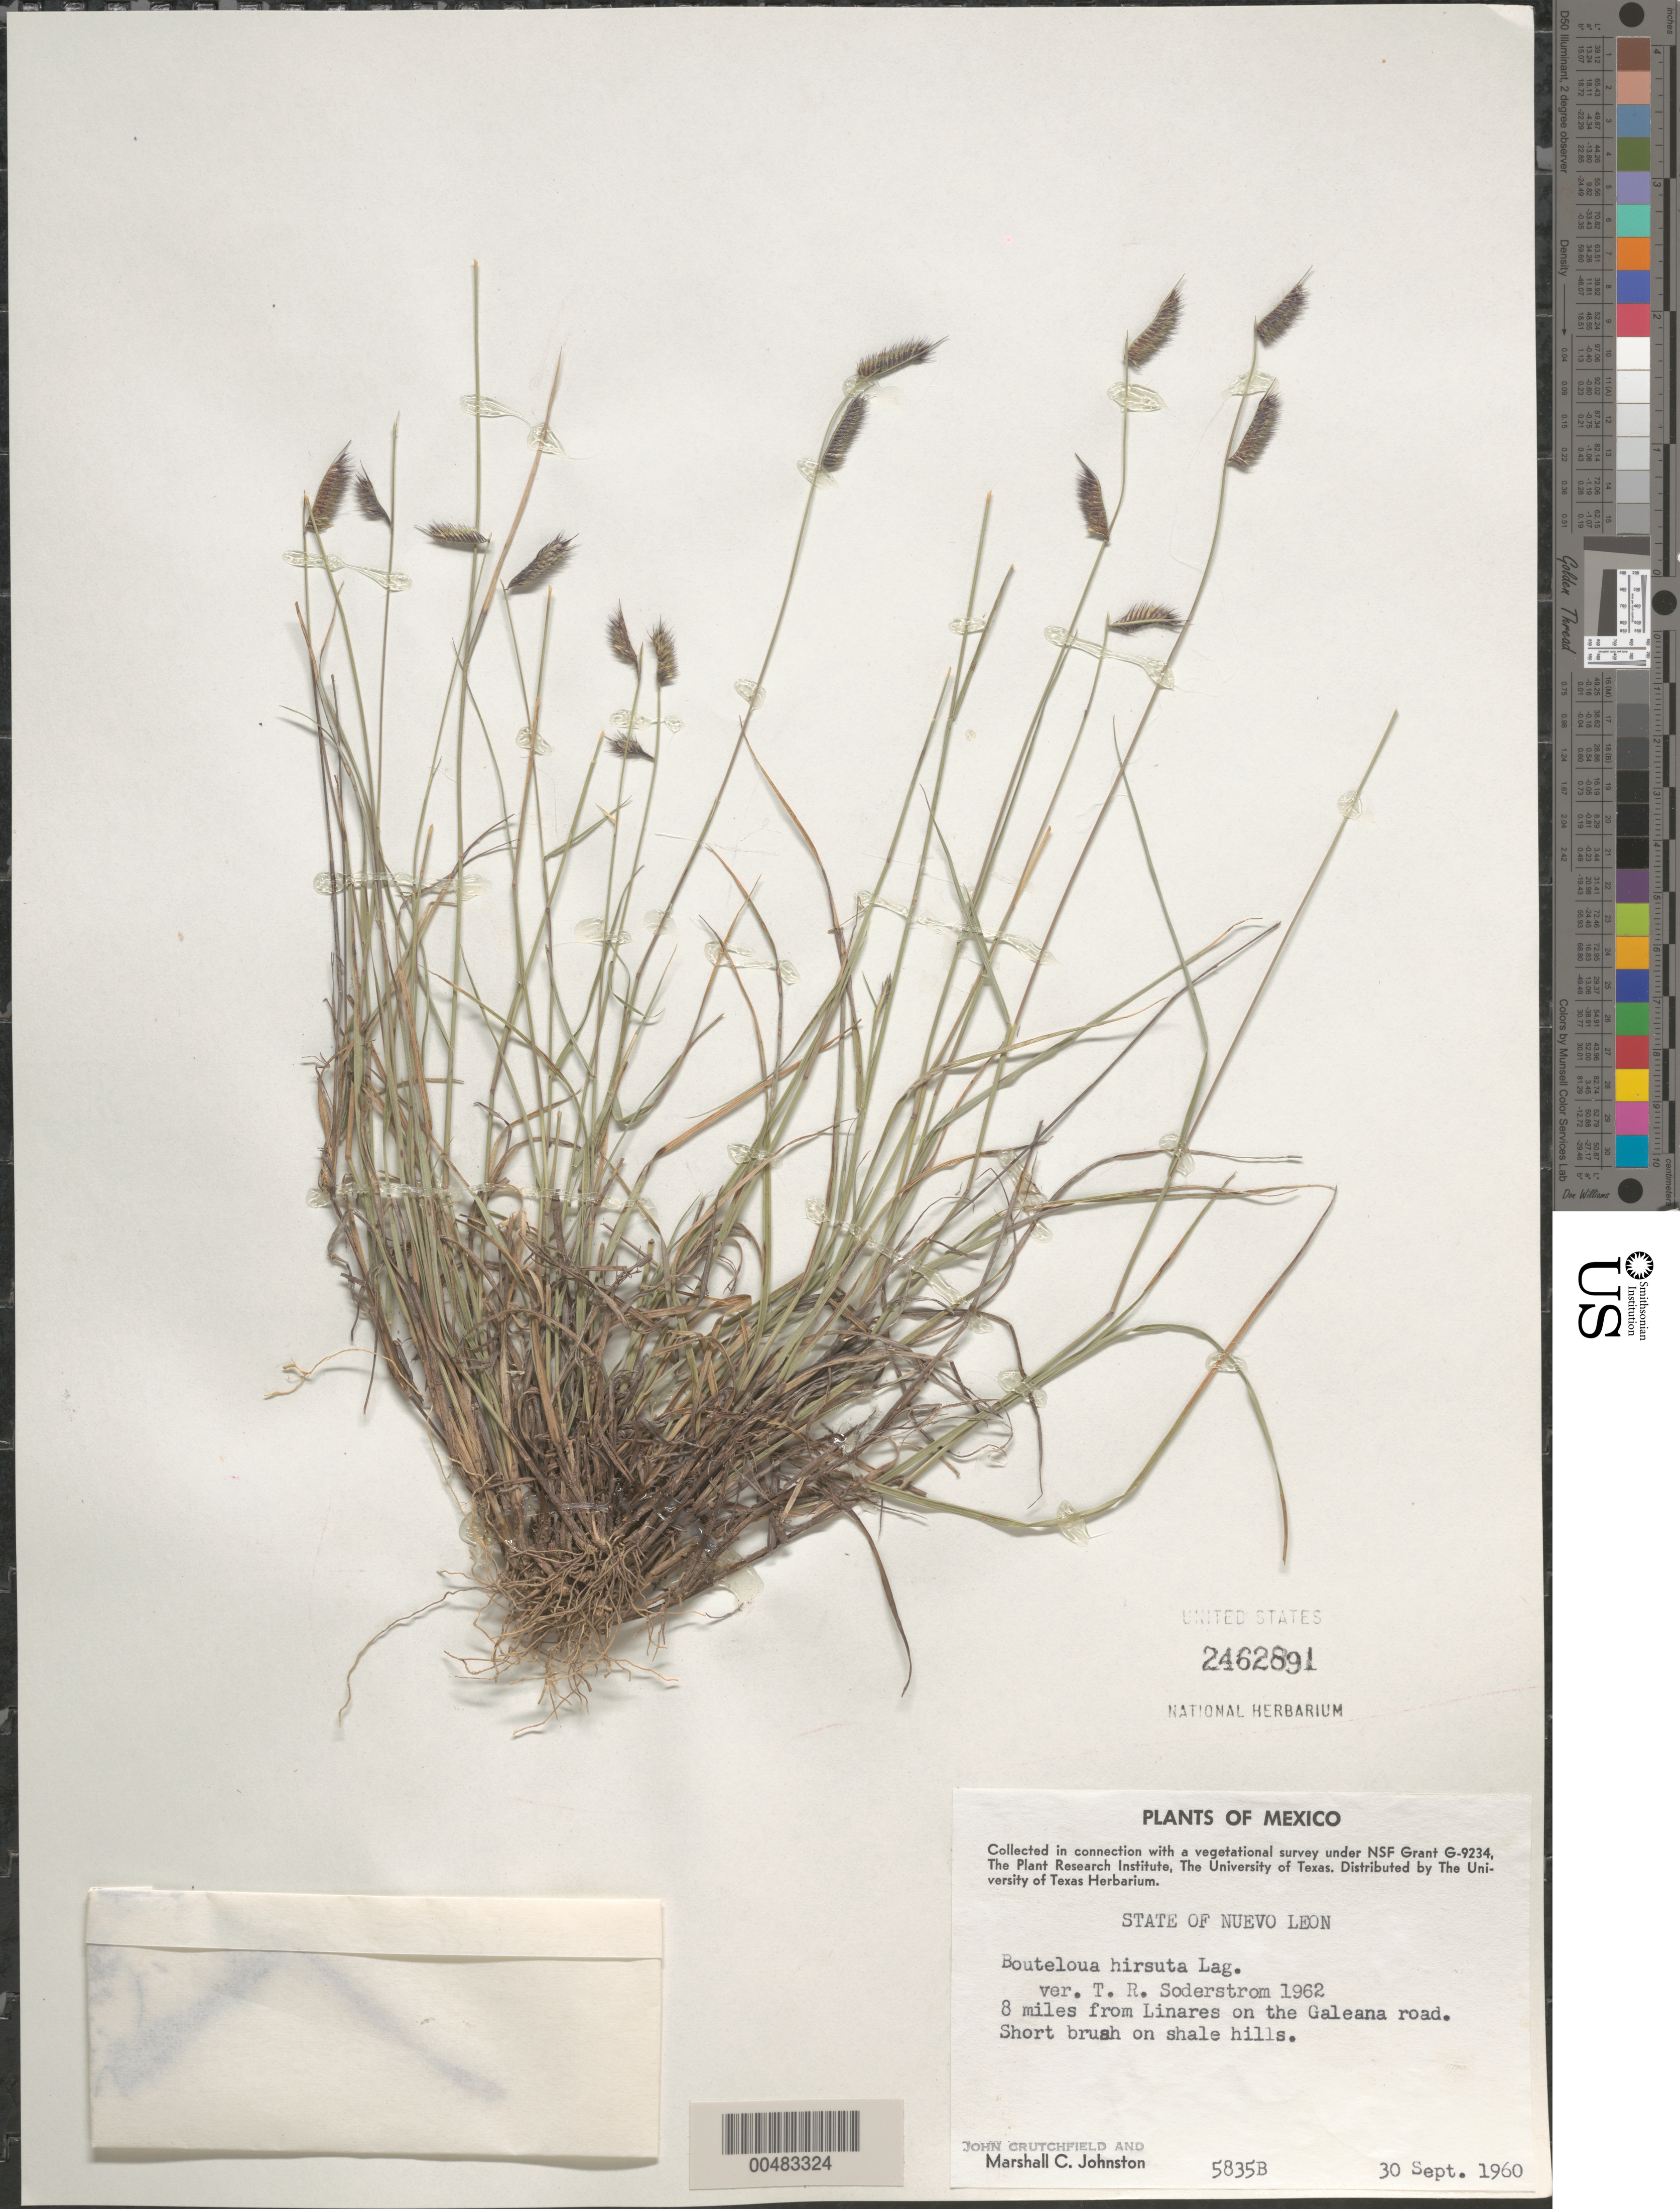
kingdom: Plantae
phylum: Tracheophyta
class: Liliopsida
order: Poales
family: Poaceae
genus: Bouteloua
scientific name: Bouteloua hirsuta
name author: Lag.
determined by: Soderstrom, T. R.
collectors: J. Crutchfield & M. Johnston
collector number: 5835B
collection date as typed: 30 Sep 1960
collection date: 1960-09-30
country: Mexico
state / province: Nuevo León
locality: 8 mi from Linares on the Galeana road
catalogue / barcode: US 2462891